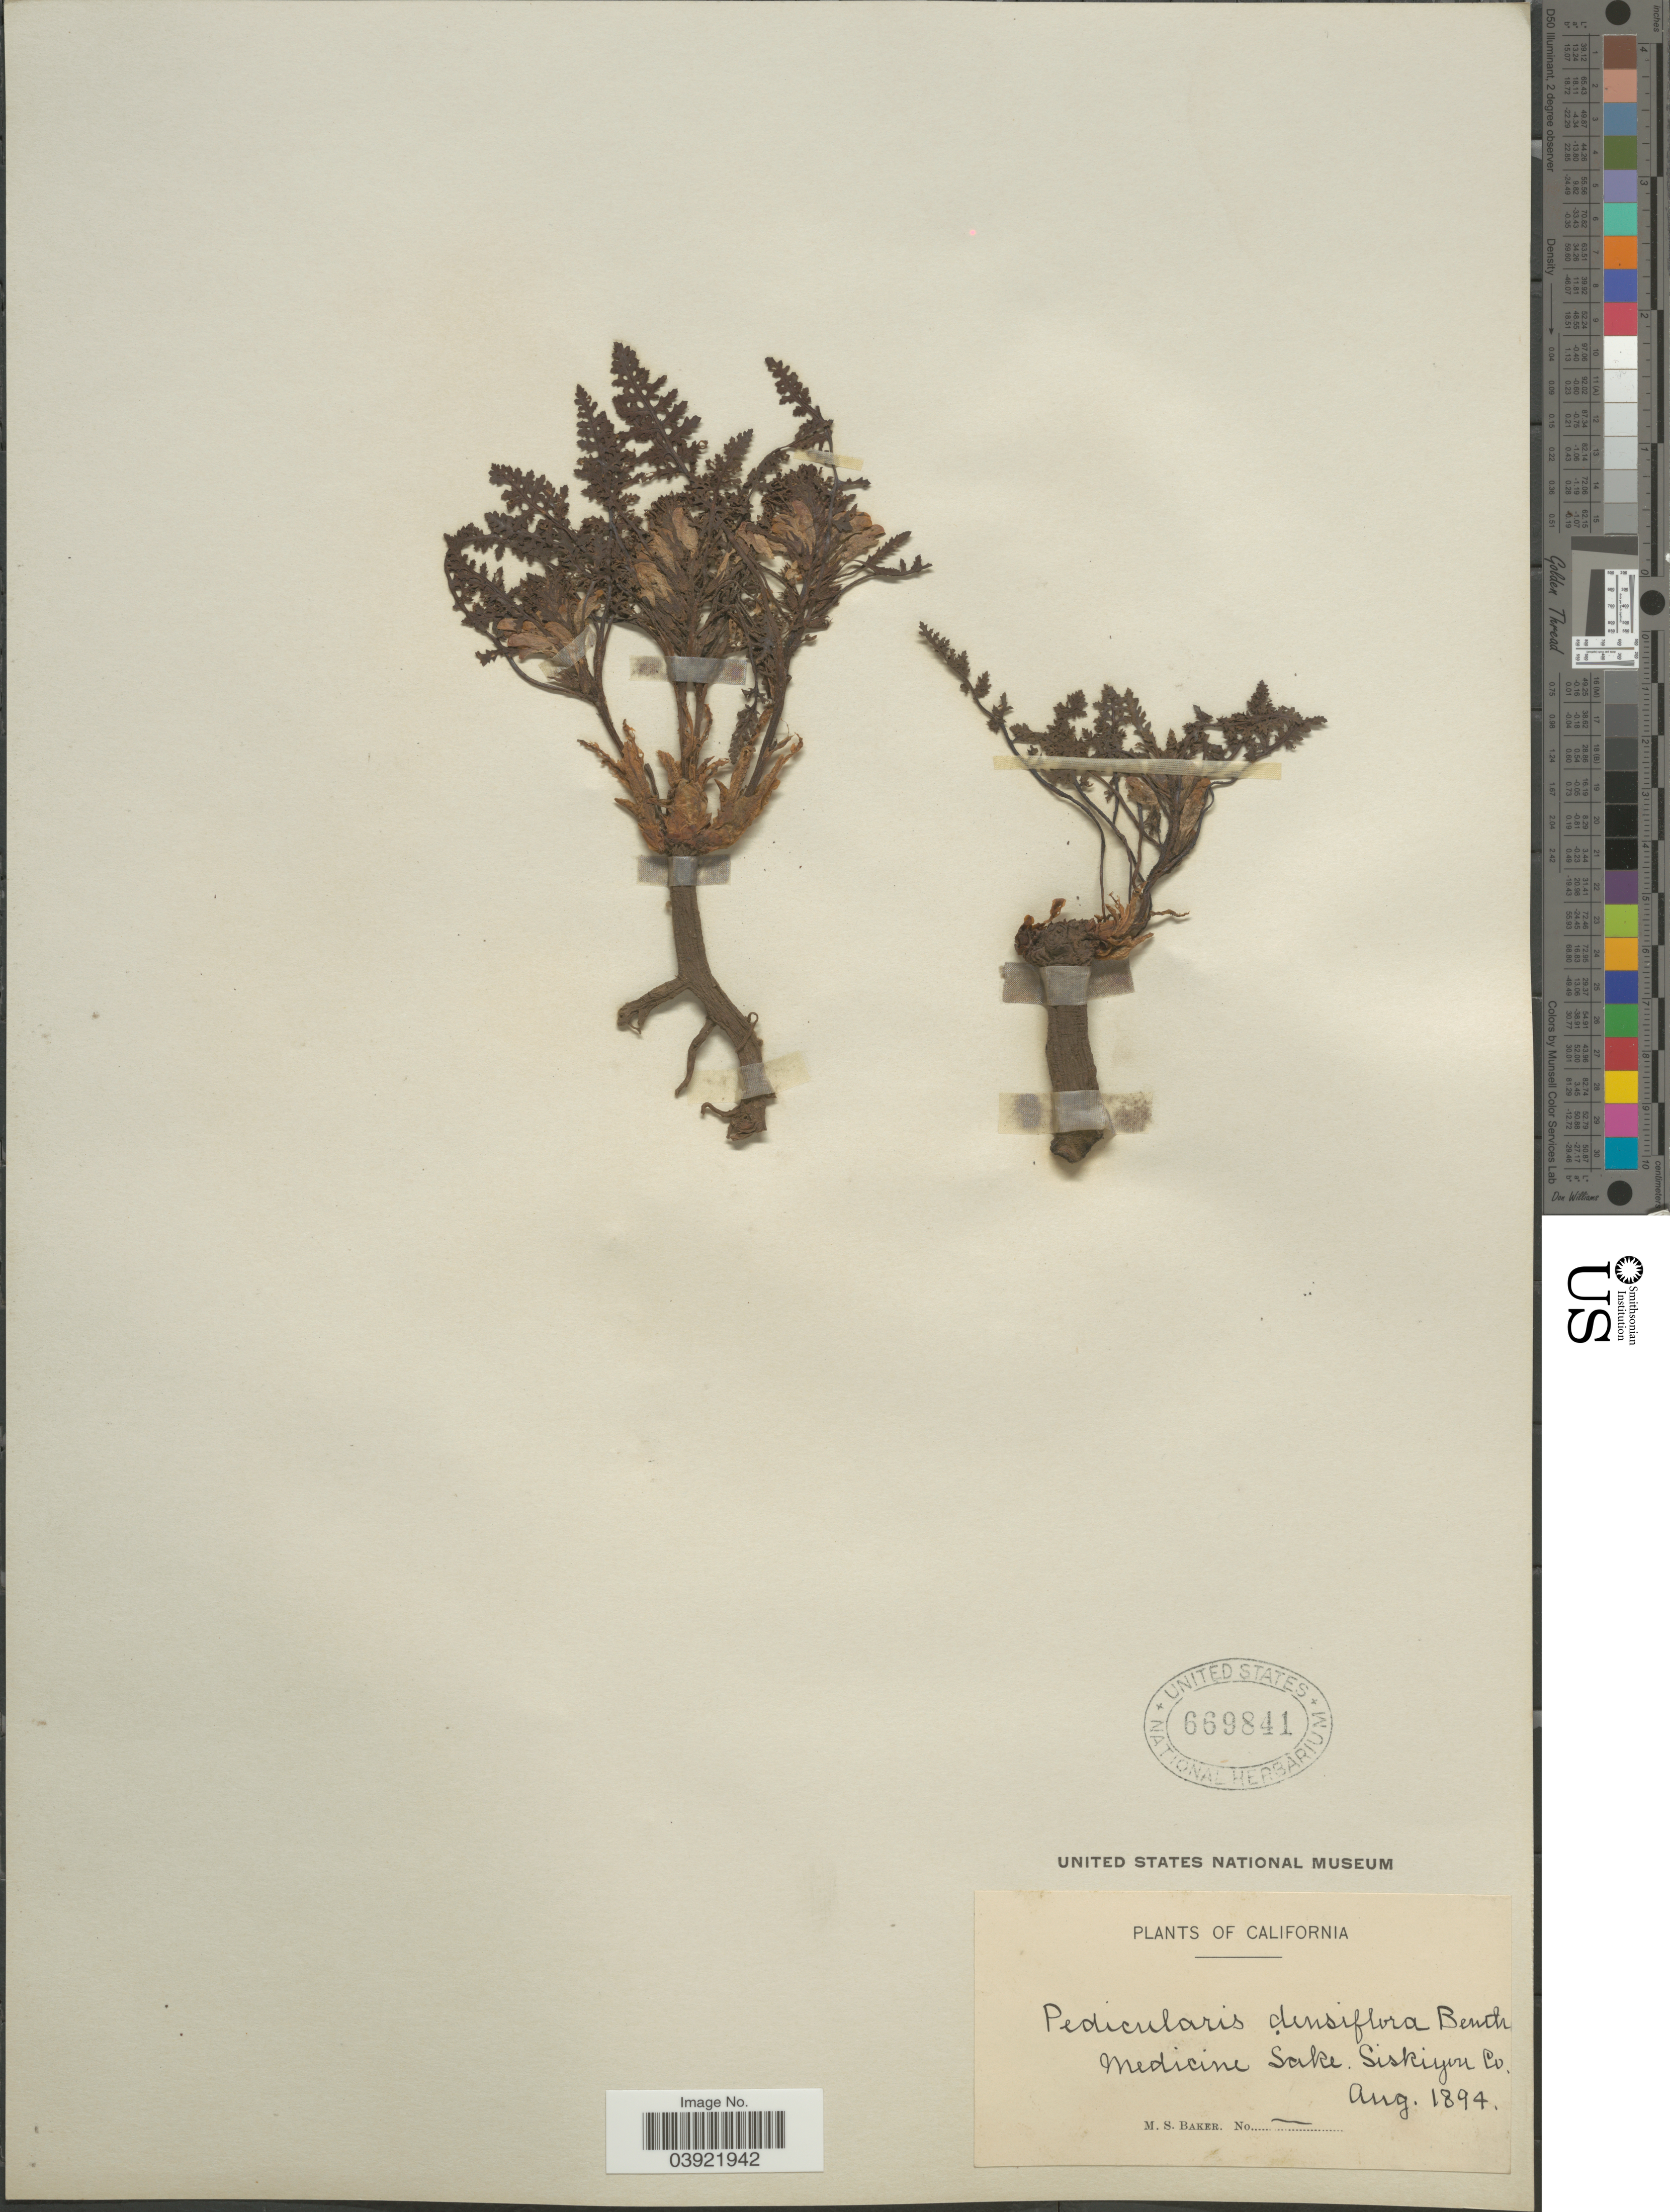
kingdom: Plantae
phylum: Tracheophyta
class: Magnoliopsida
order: Lamiales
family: Orobanchaceae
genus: Pedicularis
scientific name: Pedicularis densiflora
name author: Benth.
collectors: M. S. Baker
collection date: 1894-08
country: United States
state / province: California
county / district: Siskiyou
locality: Medicine Lake. Sisikiyou Co.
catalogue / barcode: US 669841